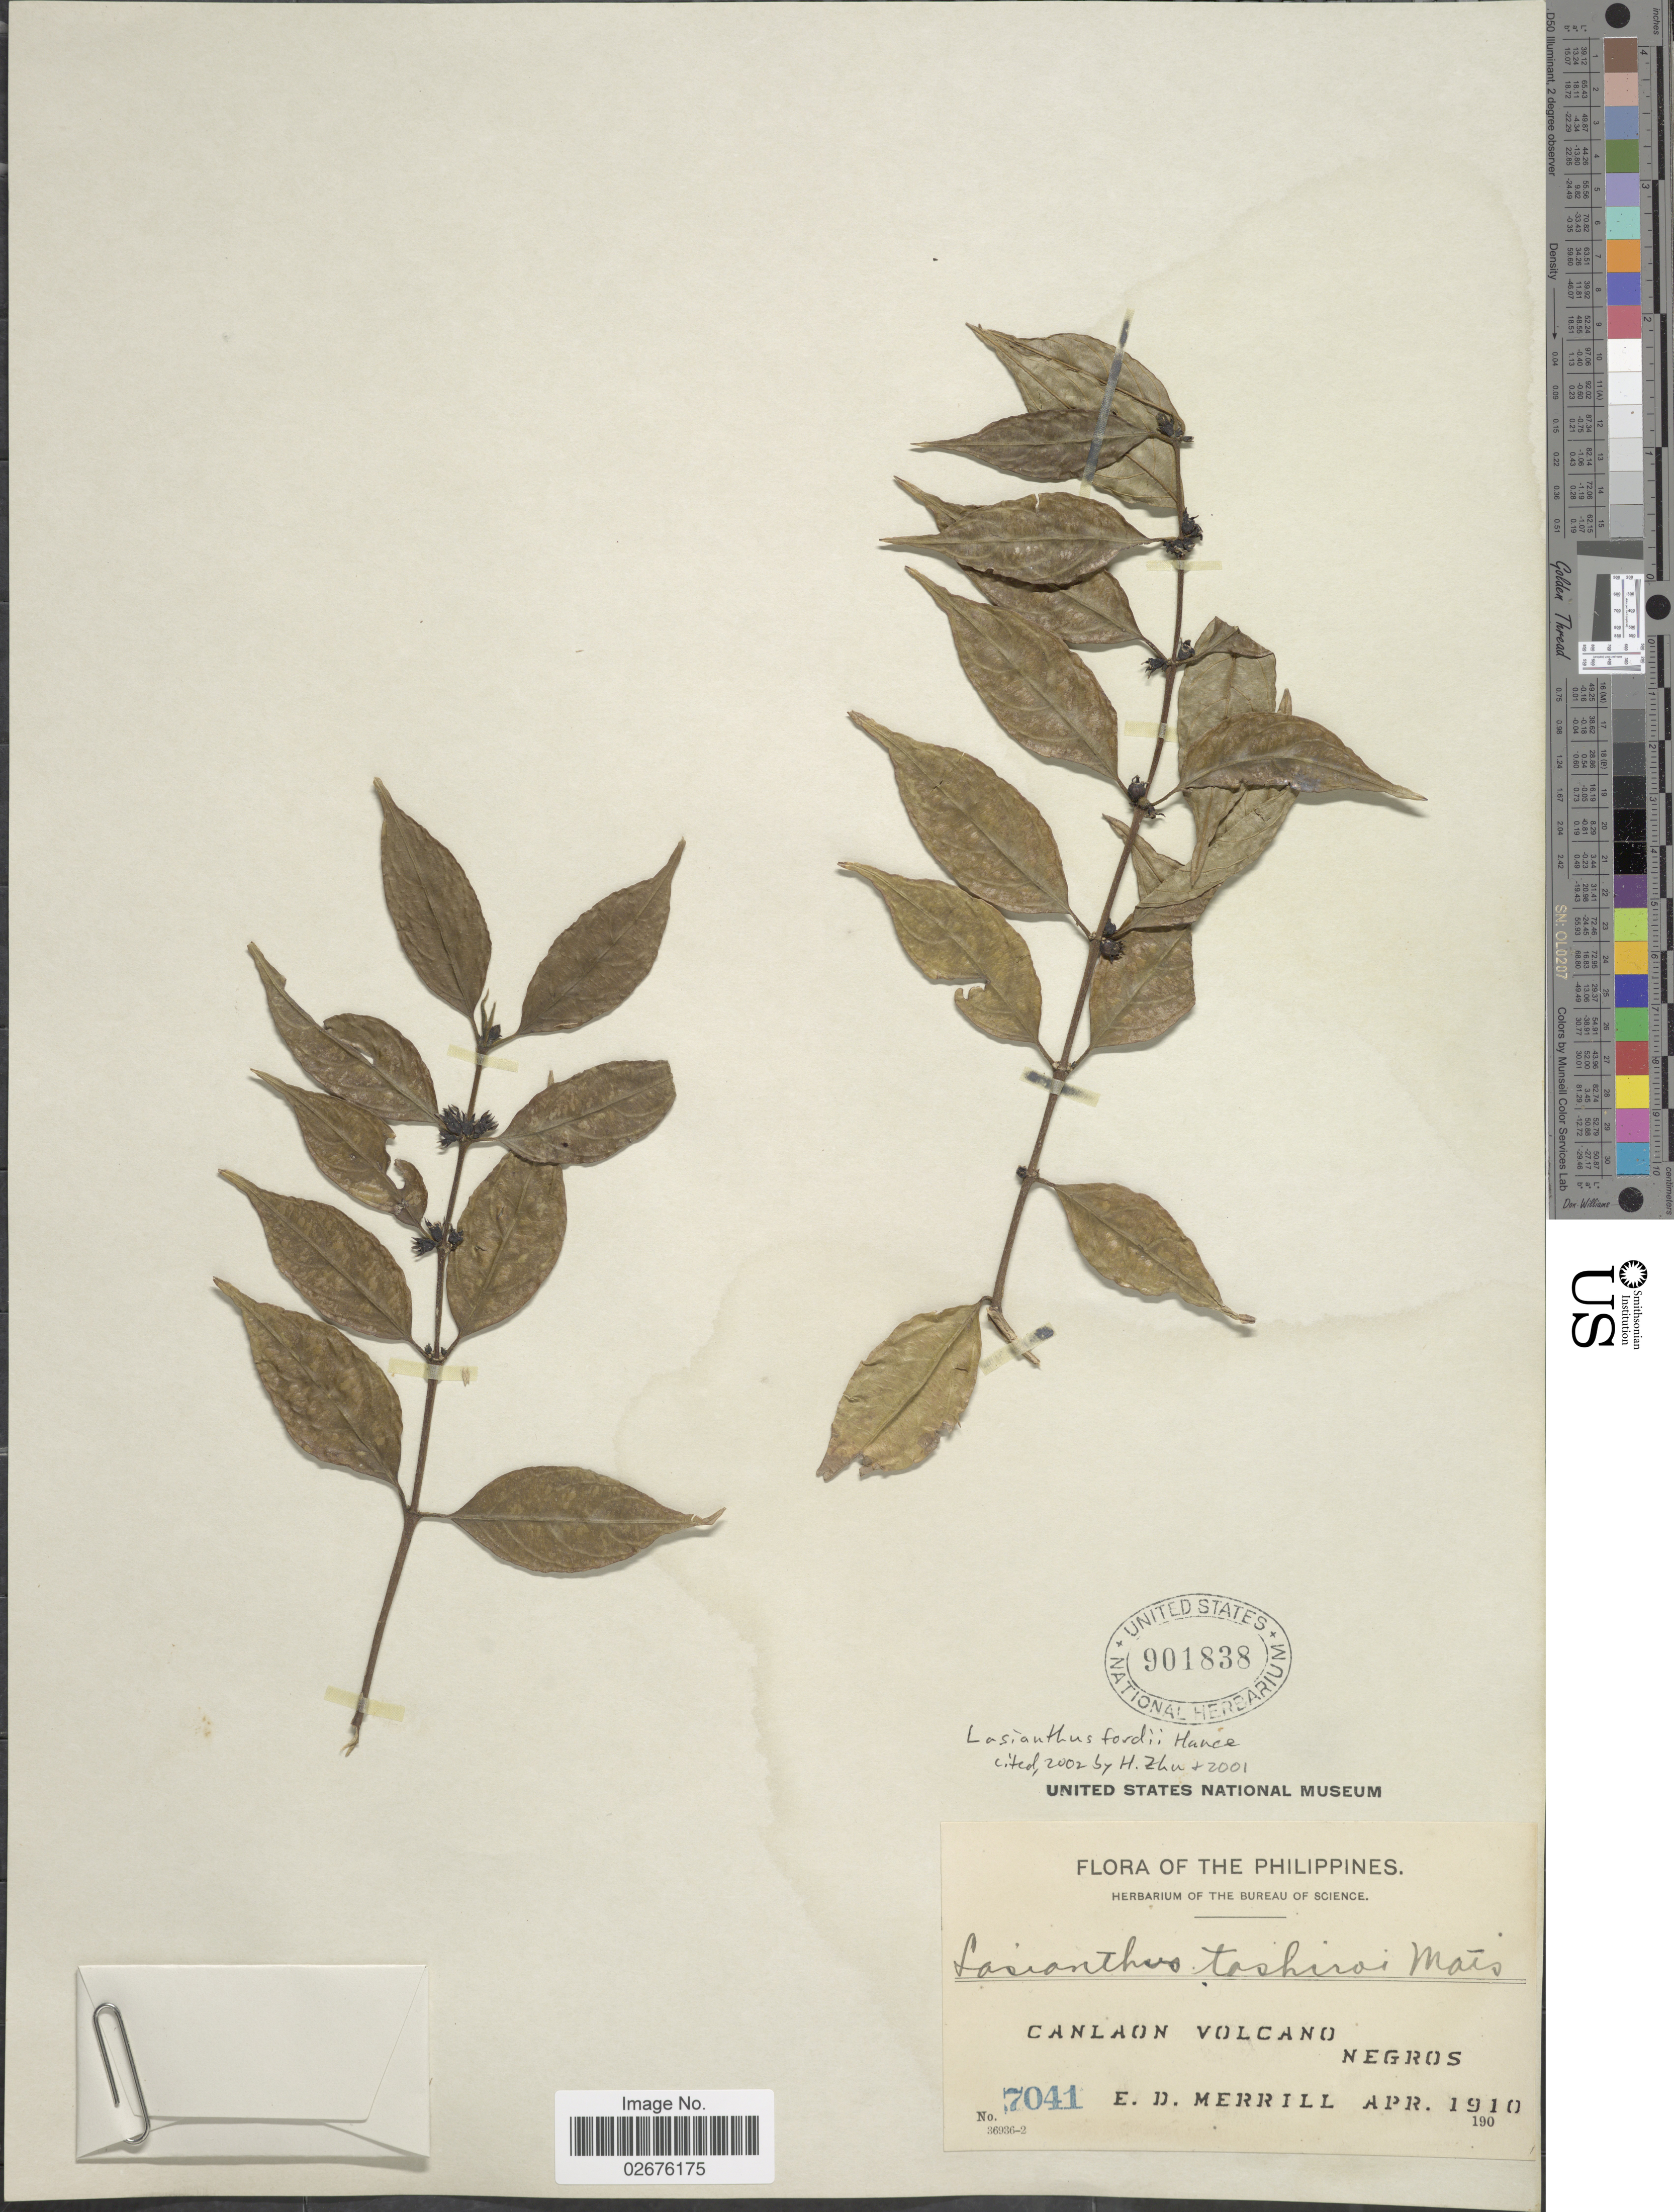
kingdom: Plantae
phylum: Tracheophyta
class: Magnoliopsida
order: Gentianales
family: Rubiaceae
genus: Lasianthus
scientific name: Lasianthus fordii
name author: Hance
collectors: E. D. Merrill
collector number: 7041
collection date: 1910-04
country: Philippines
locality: Canlaon Volcano, Negros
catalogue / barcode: US 901838